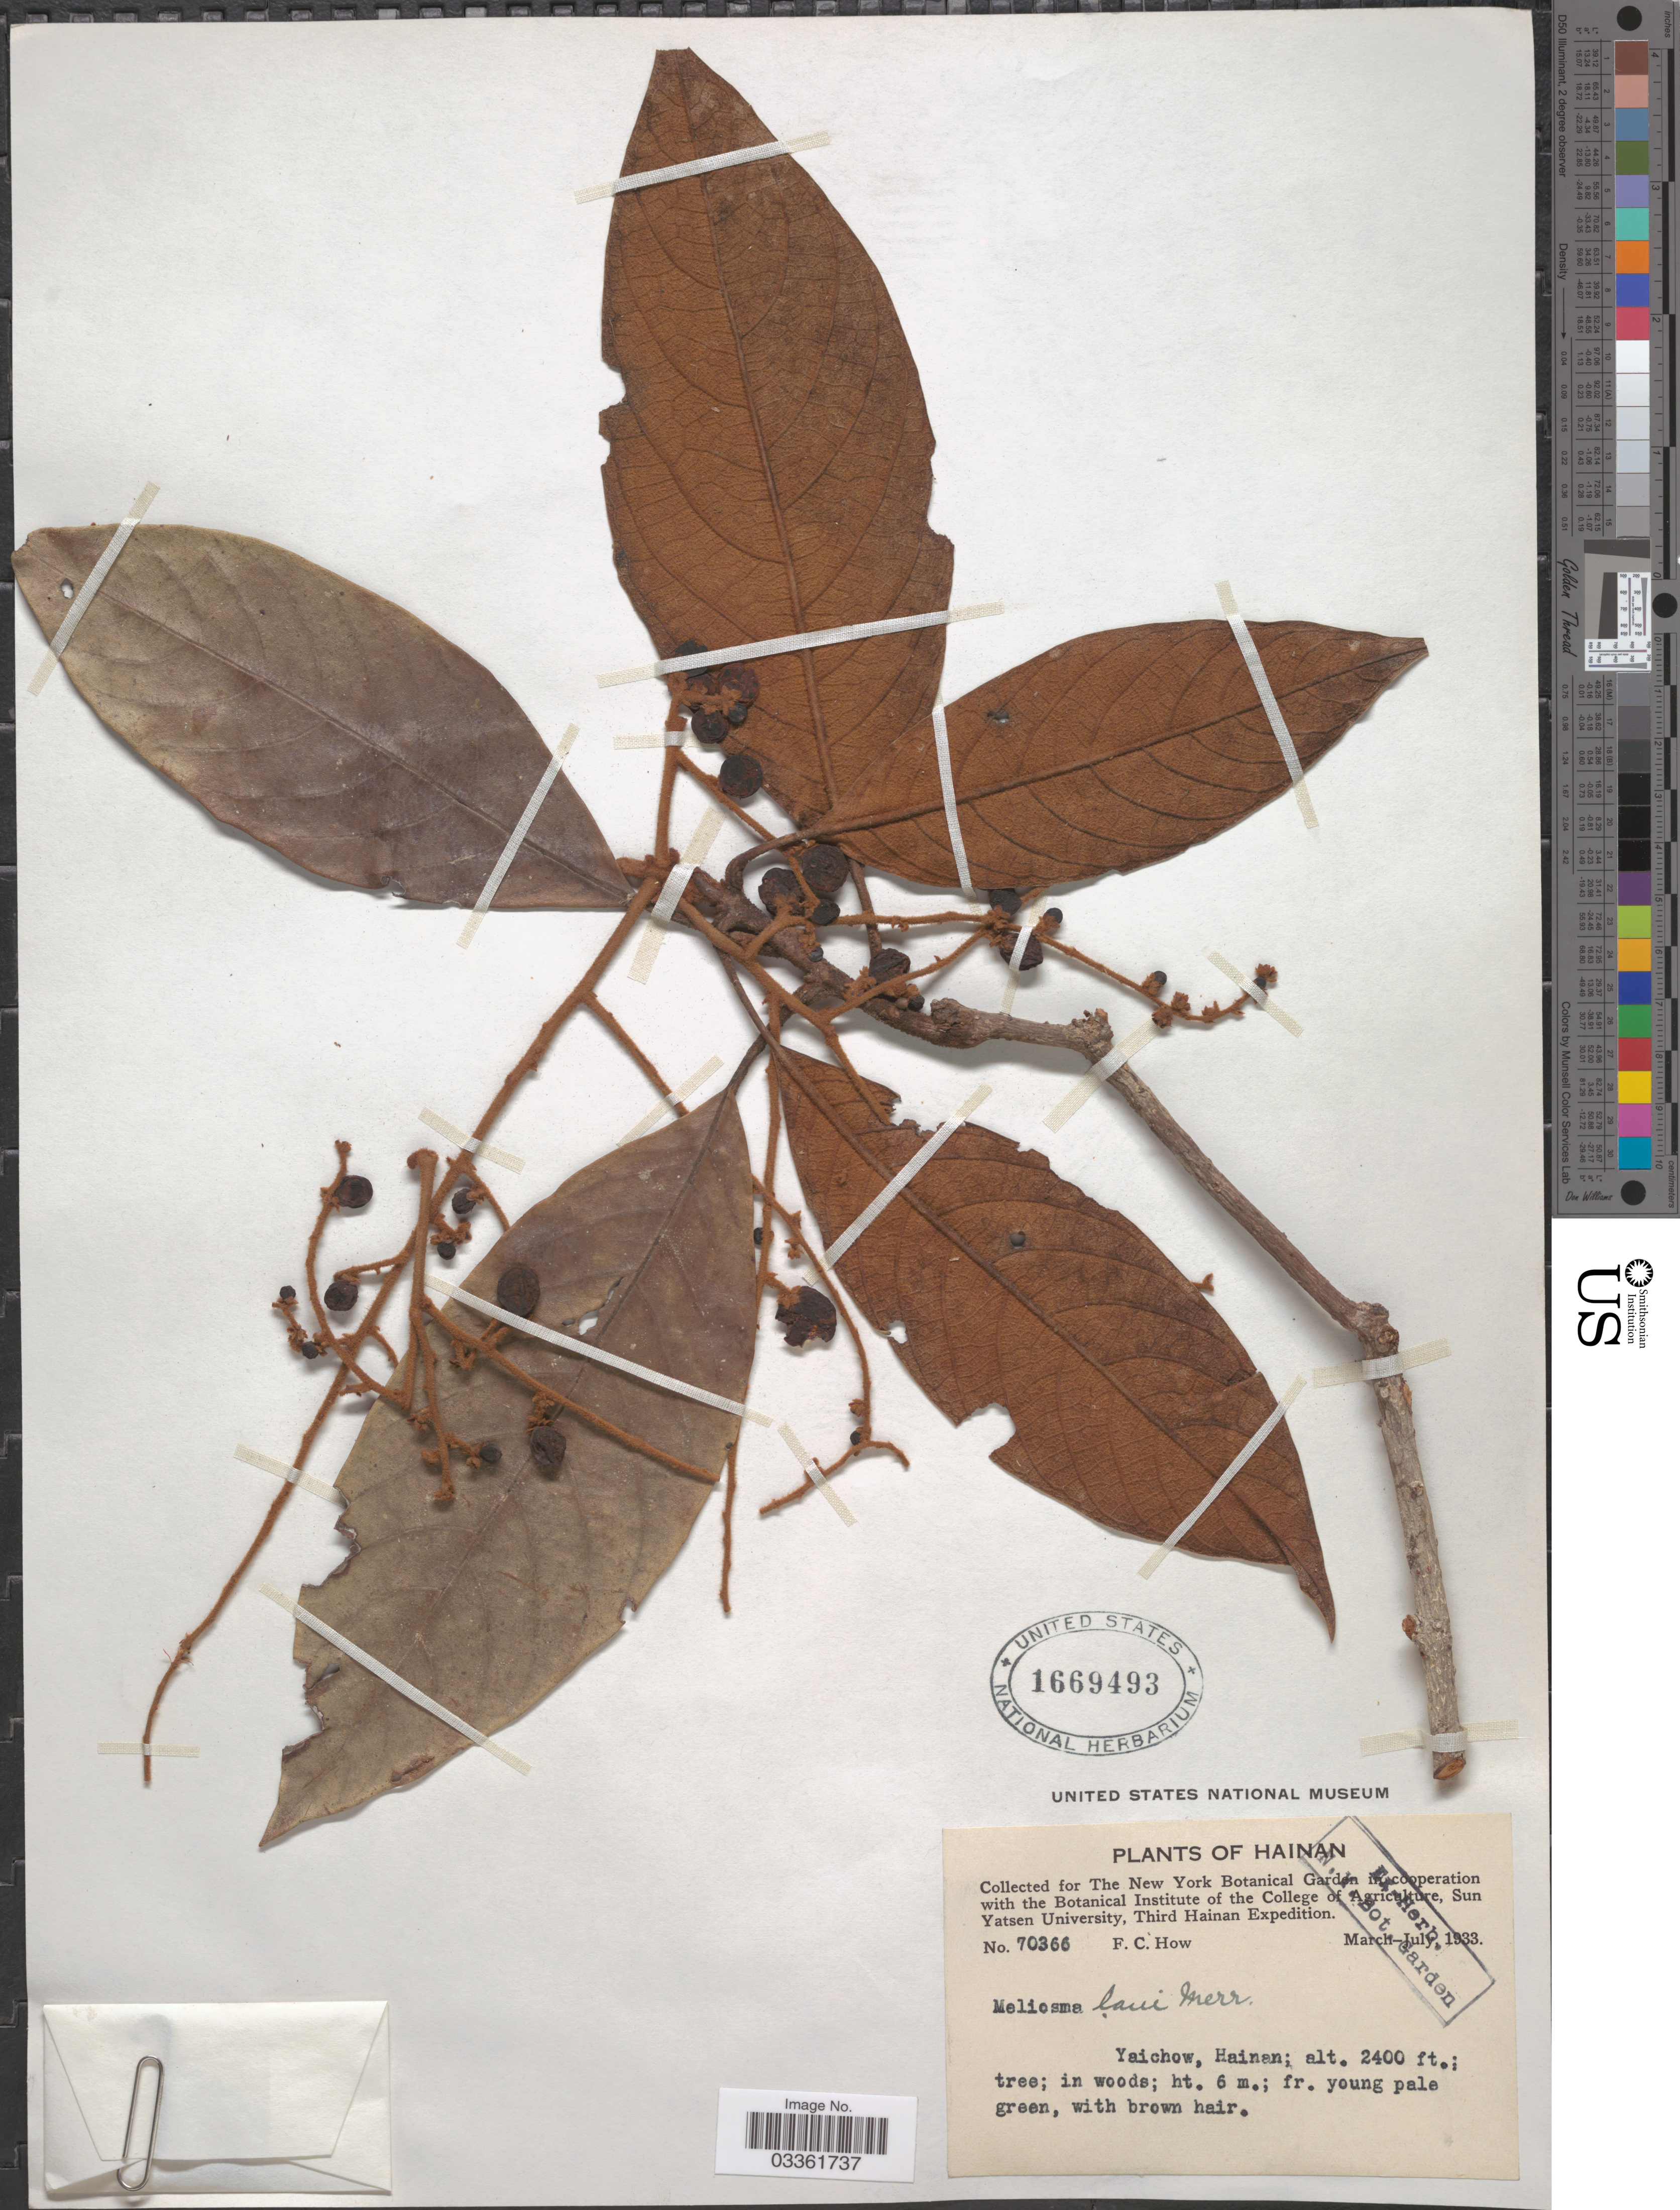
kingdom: Plantae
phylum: Tracheophyta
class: Magnoliopsida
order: Proteales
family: Sabiaceae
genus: Meliosma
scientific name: Meliosma laui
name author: Merr.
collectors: F. C. How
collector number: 70366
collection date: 1933-03/1933-07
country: China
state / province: Hainan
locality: Yaichow.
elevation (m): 732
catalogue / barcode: US 1669493